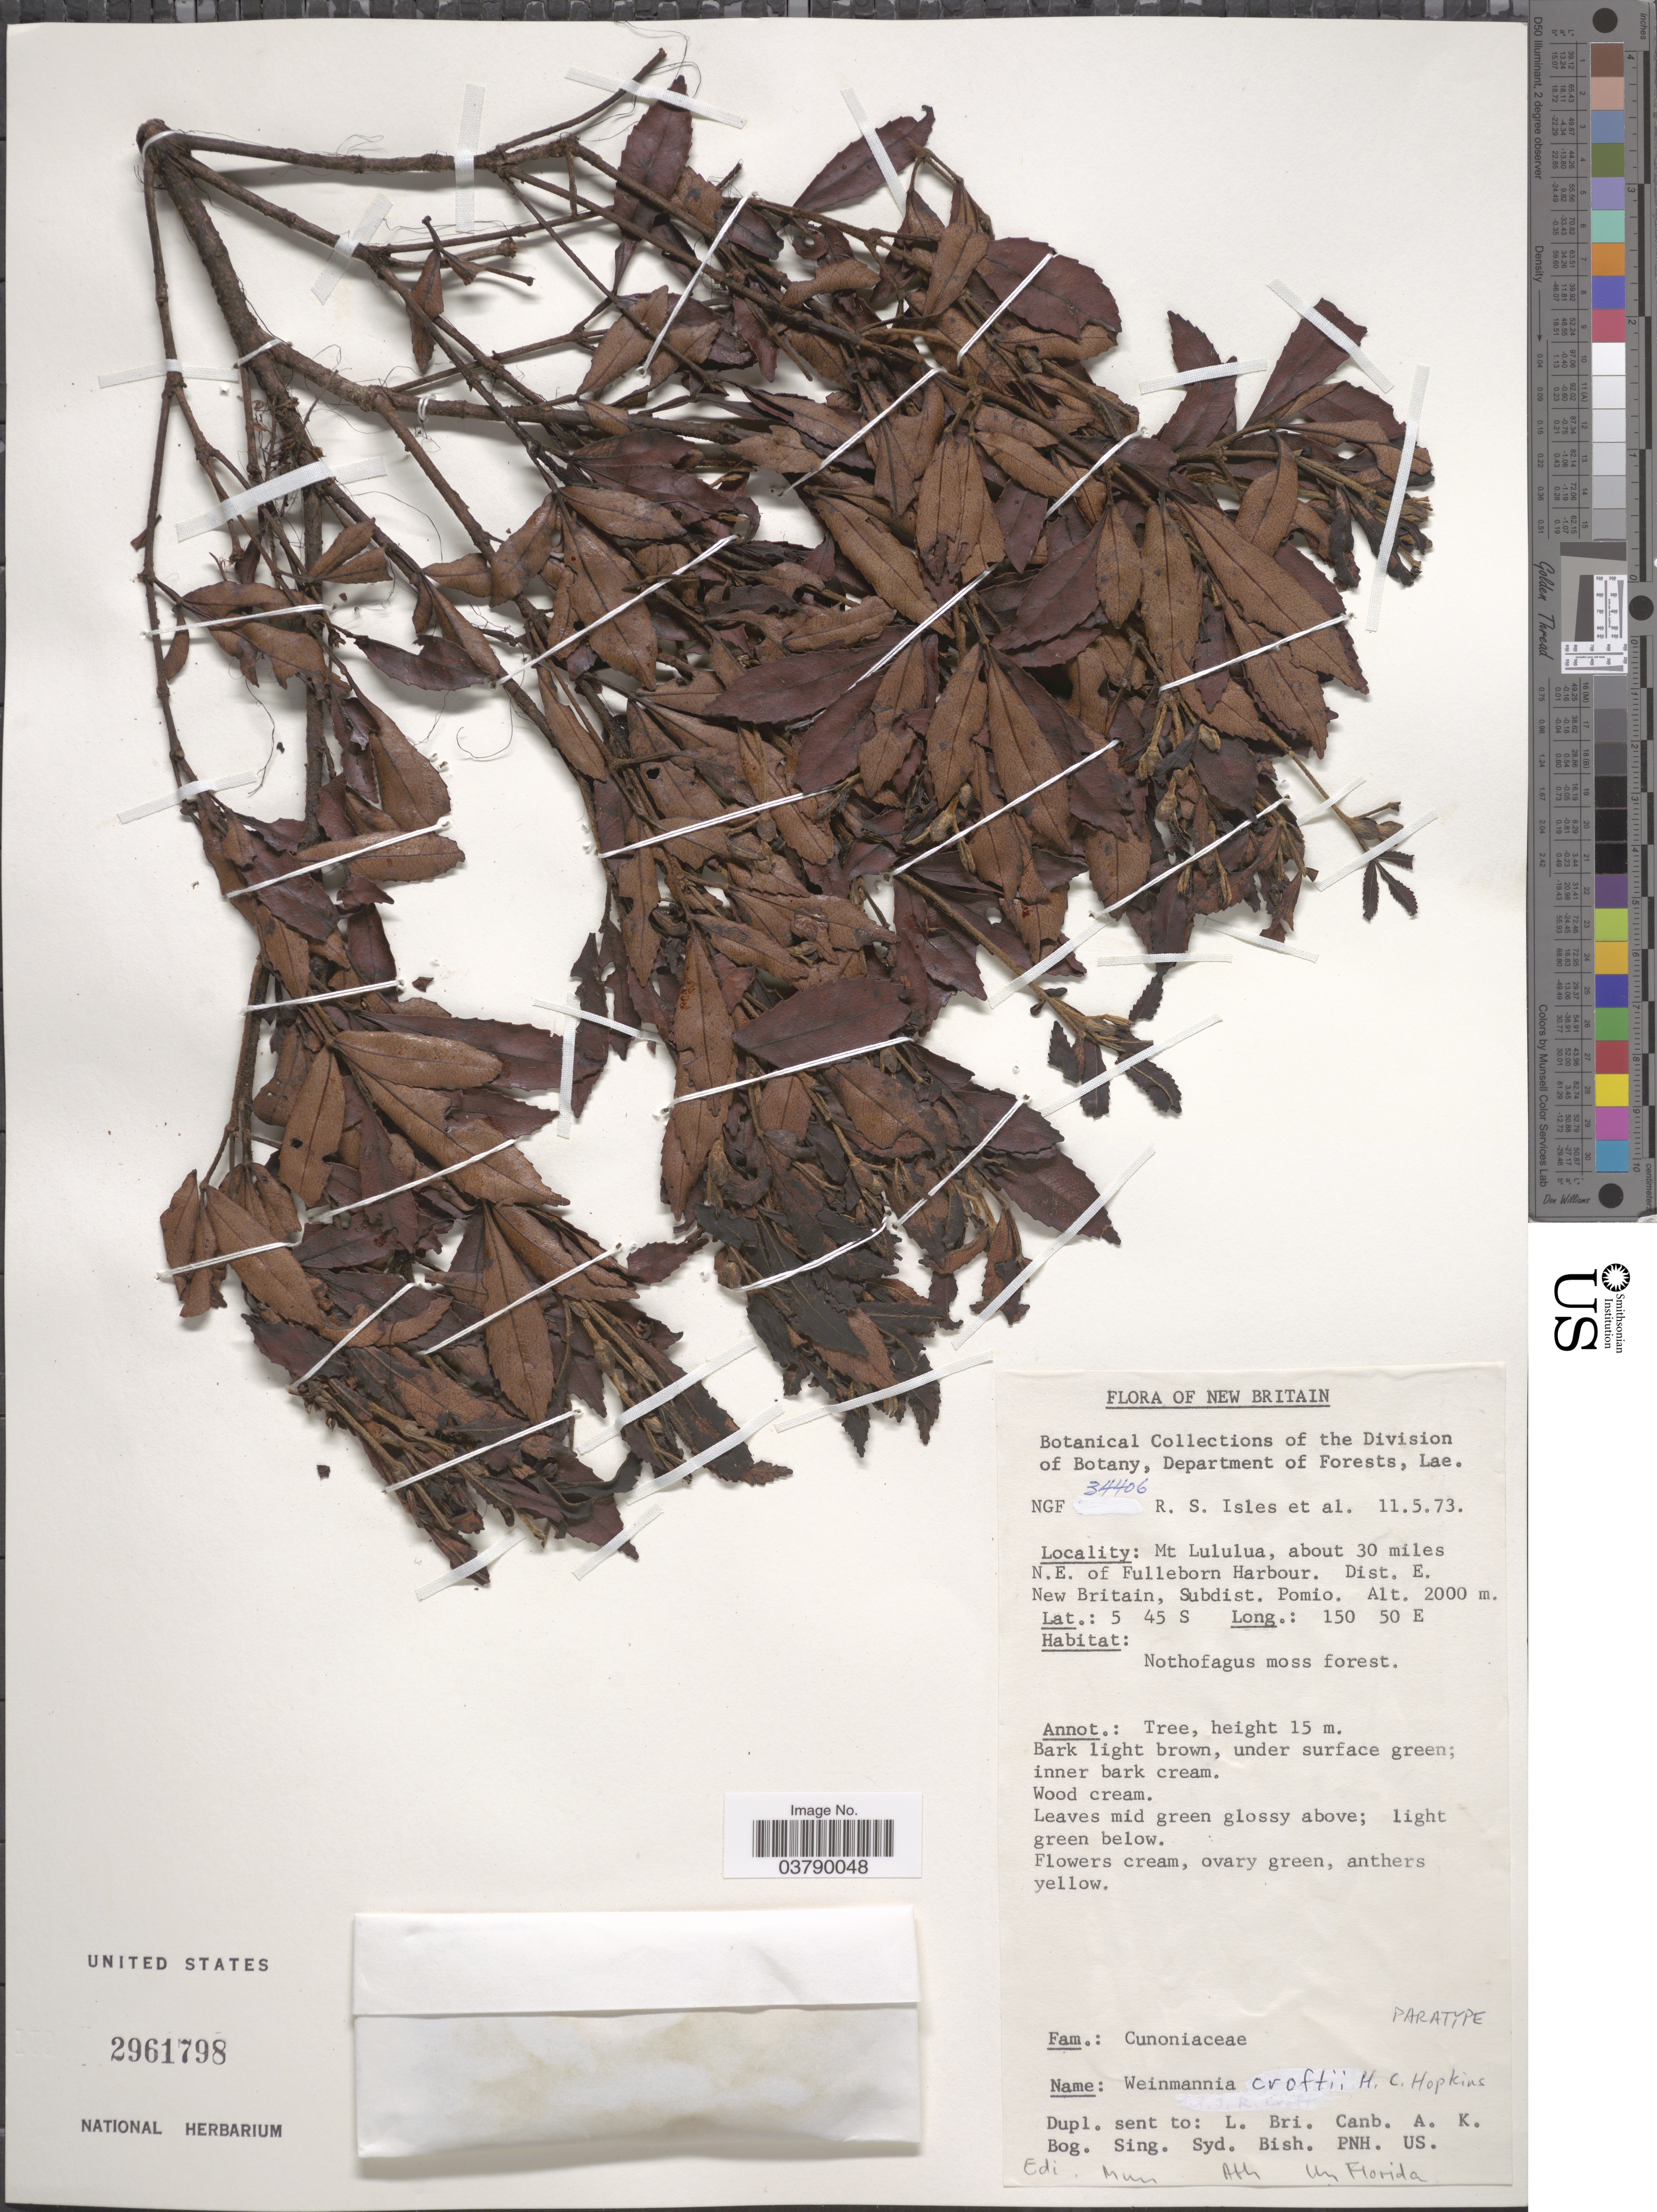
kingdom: Plantae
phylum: Tracheophyta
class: Magnoliopsida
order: Oxalidales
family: Cunoniaceae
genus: Pterophylla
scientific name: Pterophylla croftii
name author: (H.C. Hopkins) Pillon & H.C. Hopkins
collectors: R. Isles & et al.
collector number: NGF34406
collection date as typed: Transcribed d/m/y: 11/5/73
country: Papua New Guinea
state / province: East New Britain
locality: Mt. Lululua, about 30 miles N.E. of Fulleborn Harbour. Dist. E. New Britain, Subdist. Pomio.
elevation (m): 2000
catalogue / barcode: US 2961798